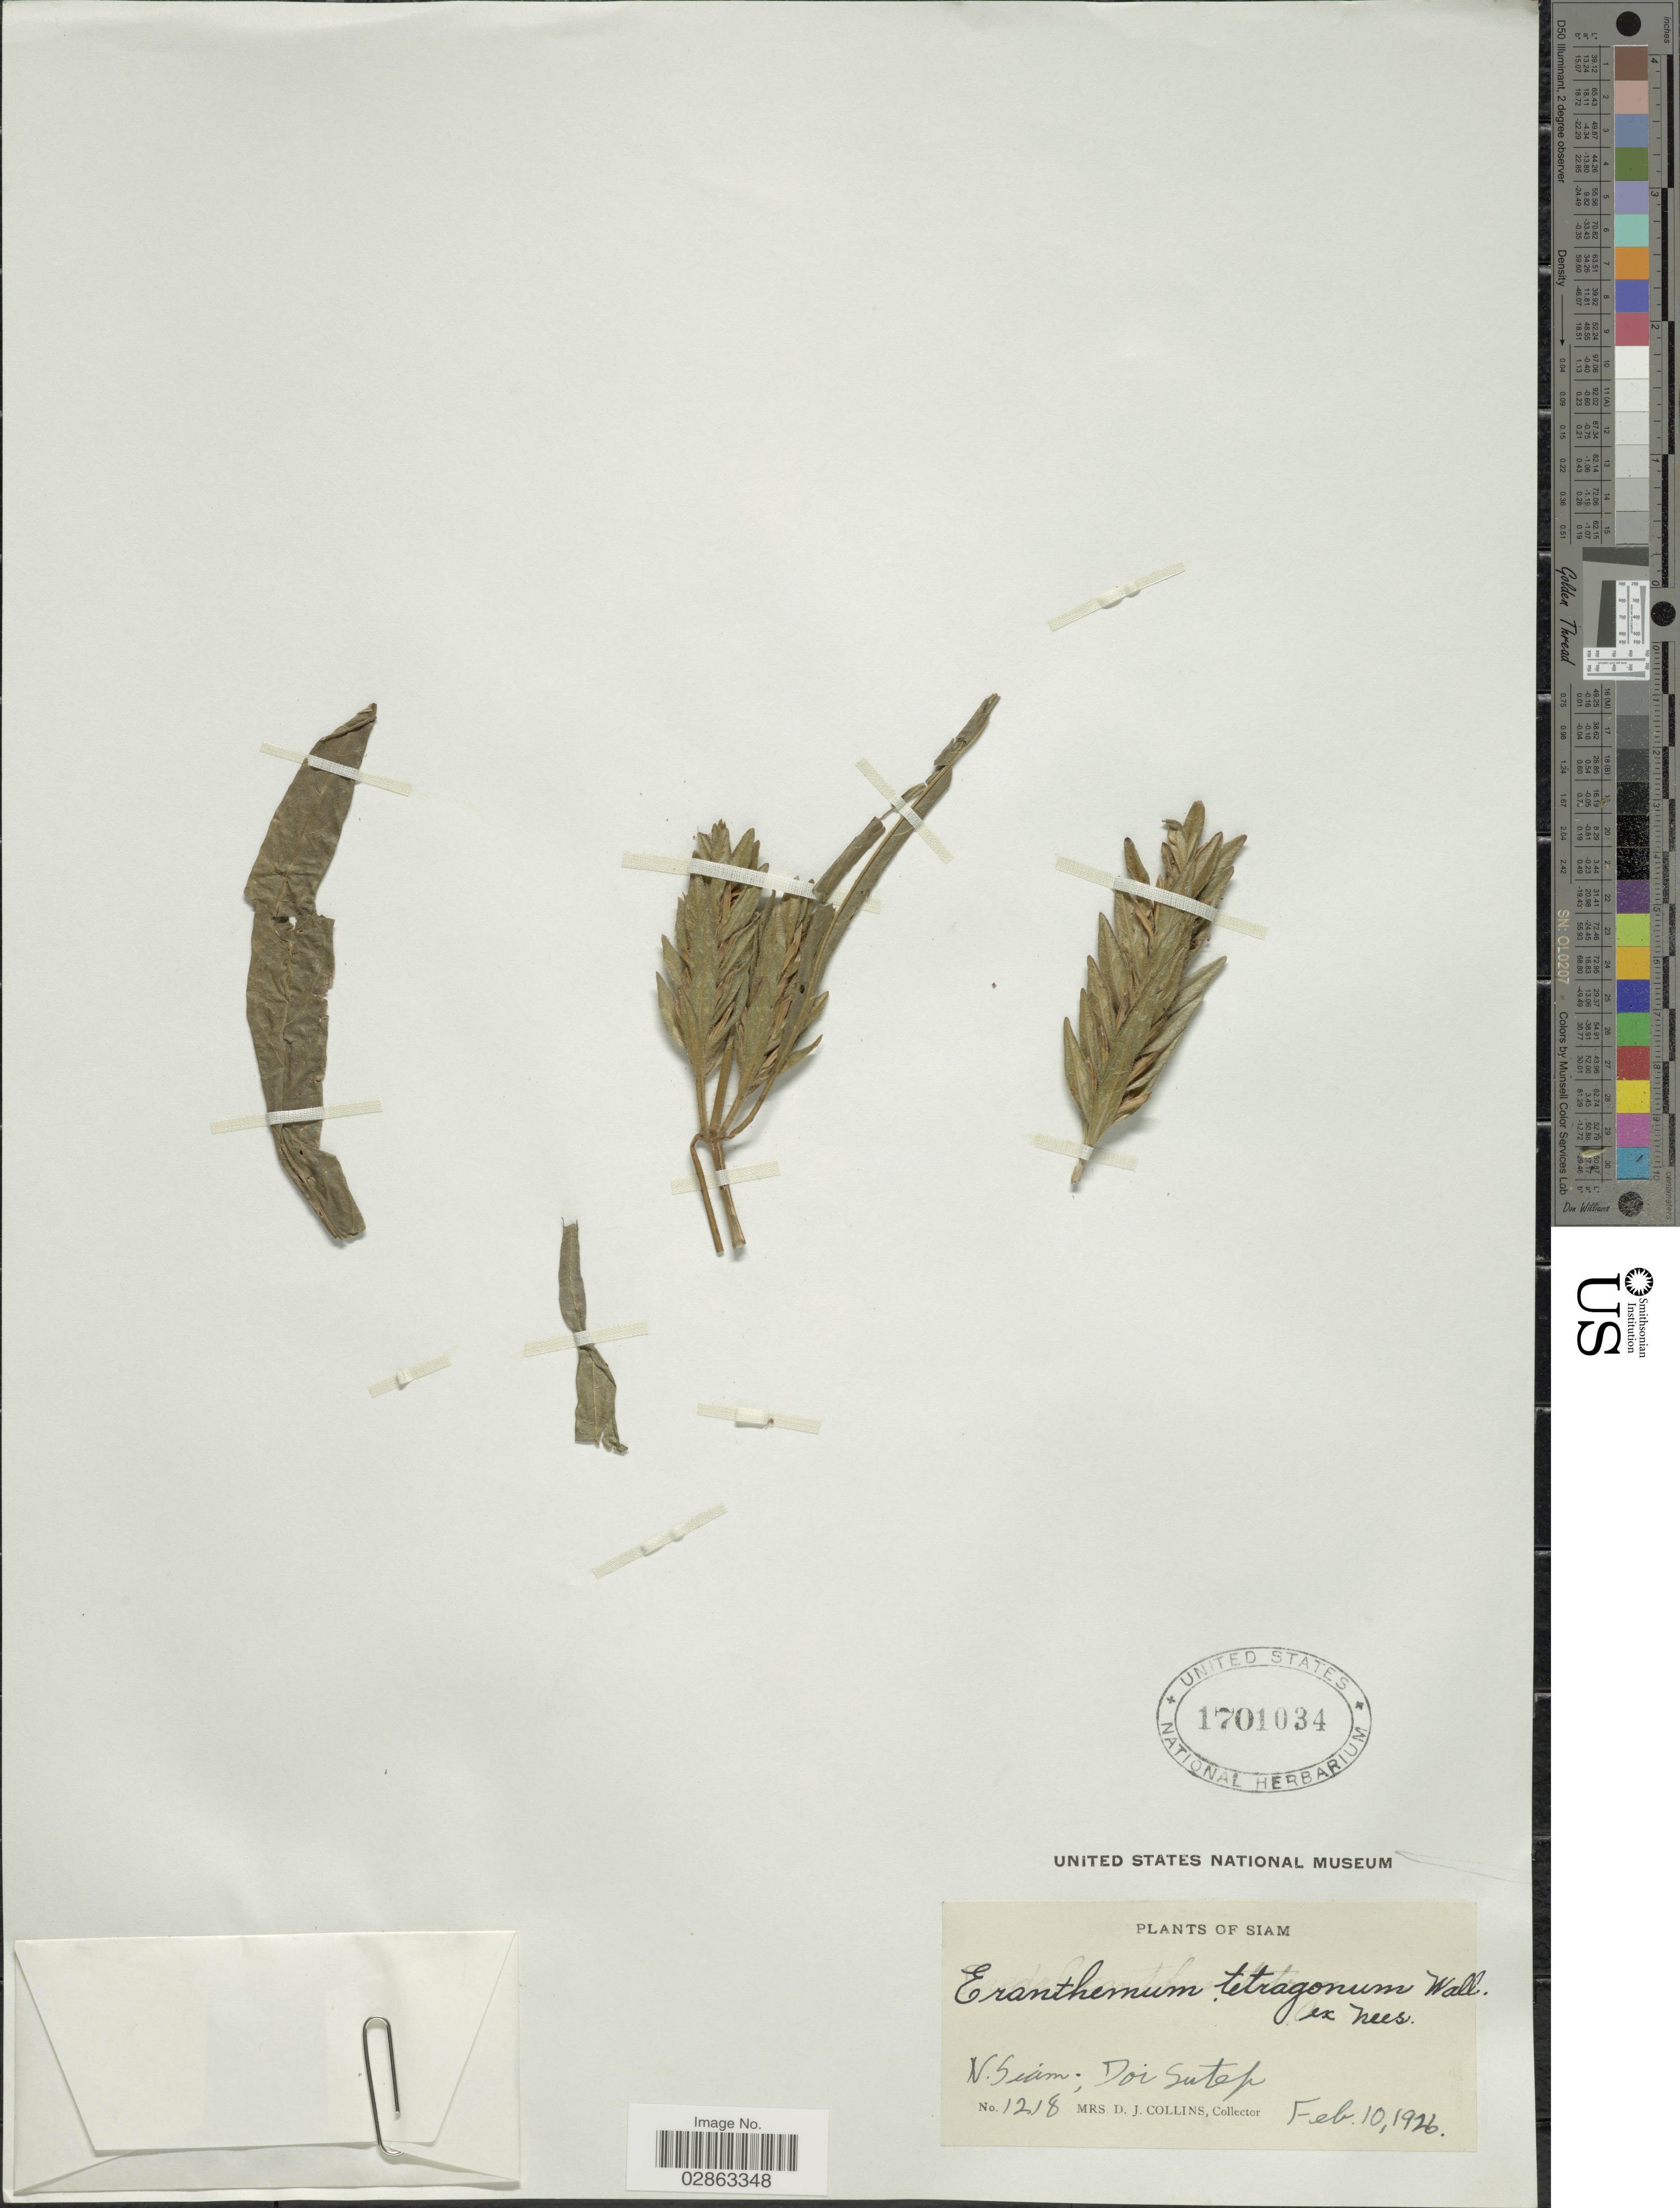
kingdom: Plantae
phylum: Tracheophyta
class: Magnoliopsida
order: Lamiales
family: Acanthaceae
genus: Eranthemum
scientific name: Eranthemum tetragonum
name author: Wall. ex Nees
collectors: Mrs. D. J. Collins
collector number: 1218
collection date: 1926-02-10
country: Thailand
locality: N. Siam; Doi Sutep.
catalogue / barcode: US 1701034